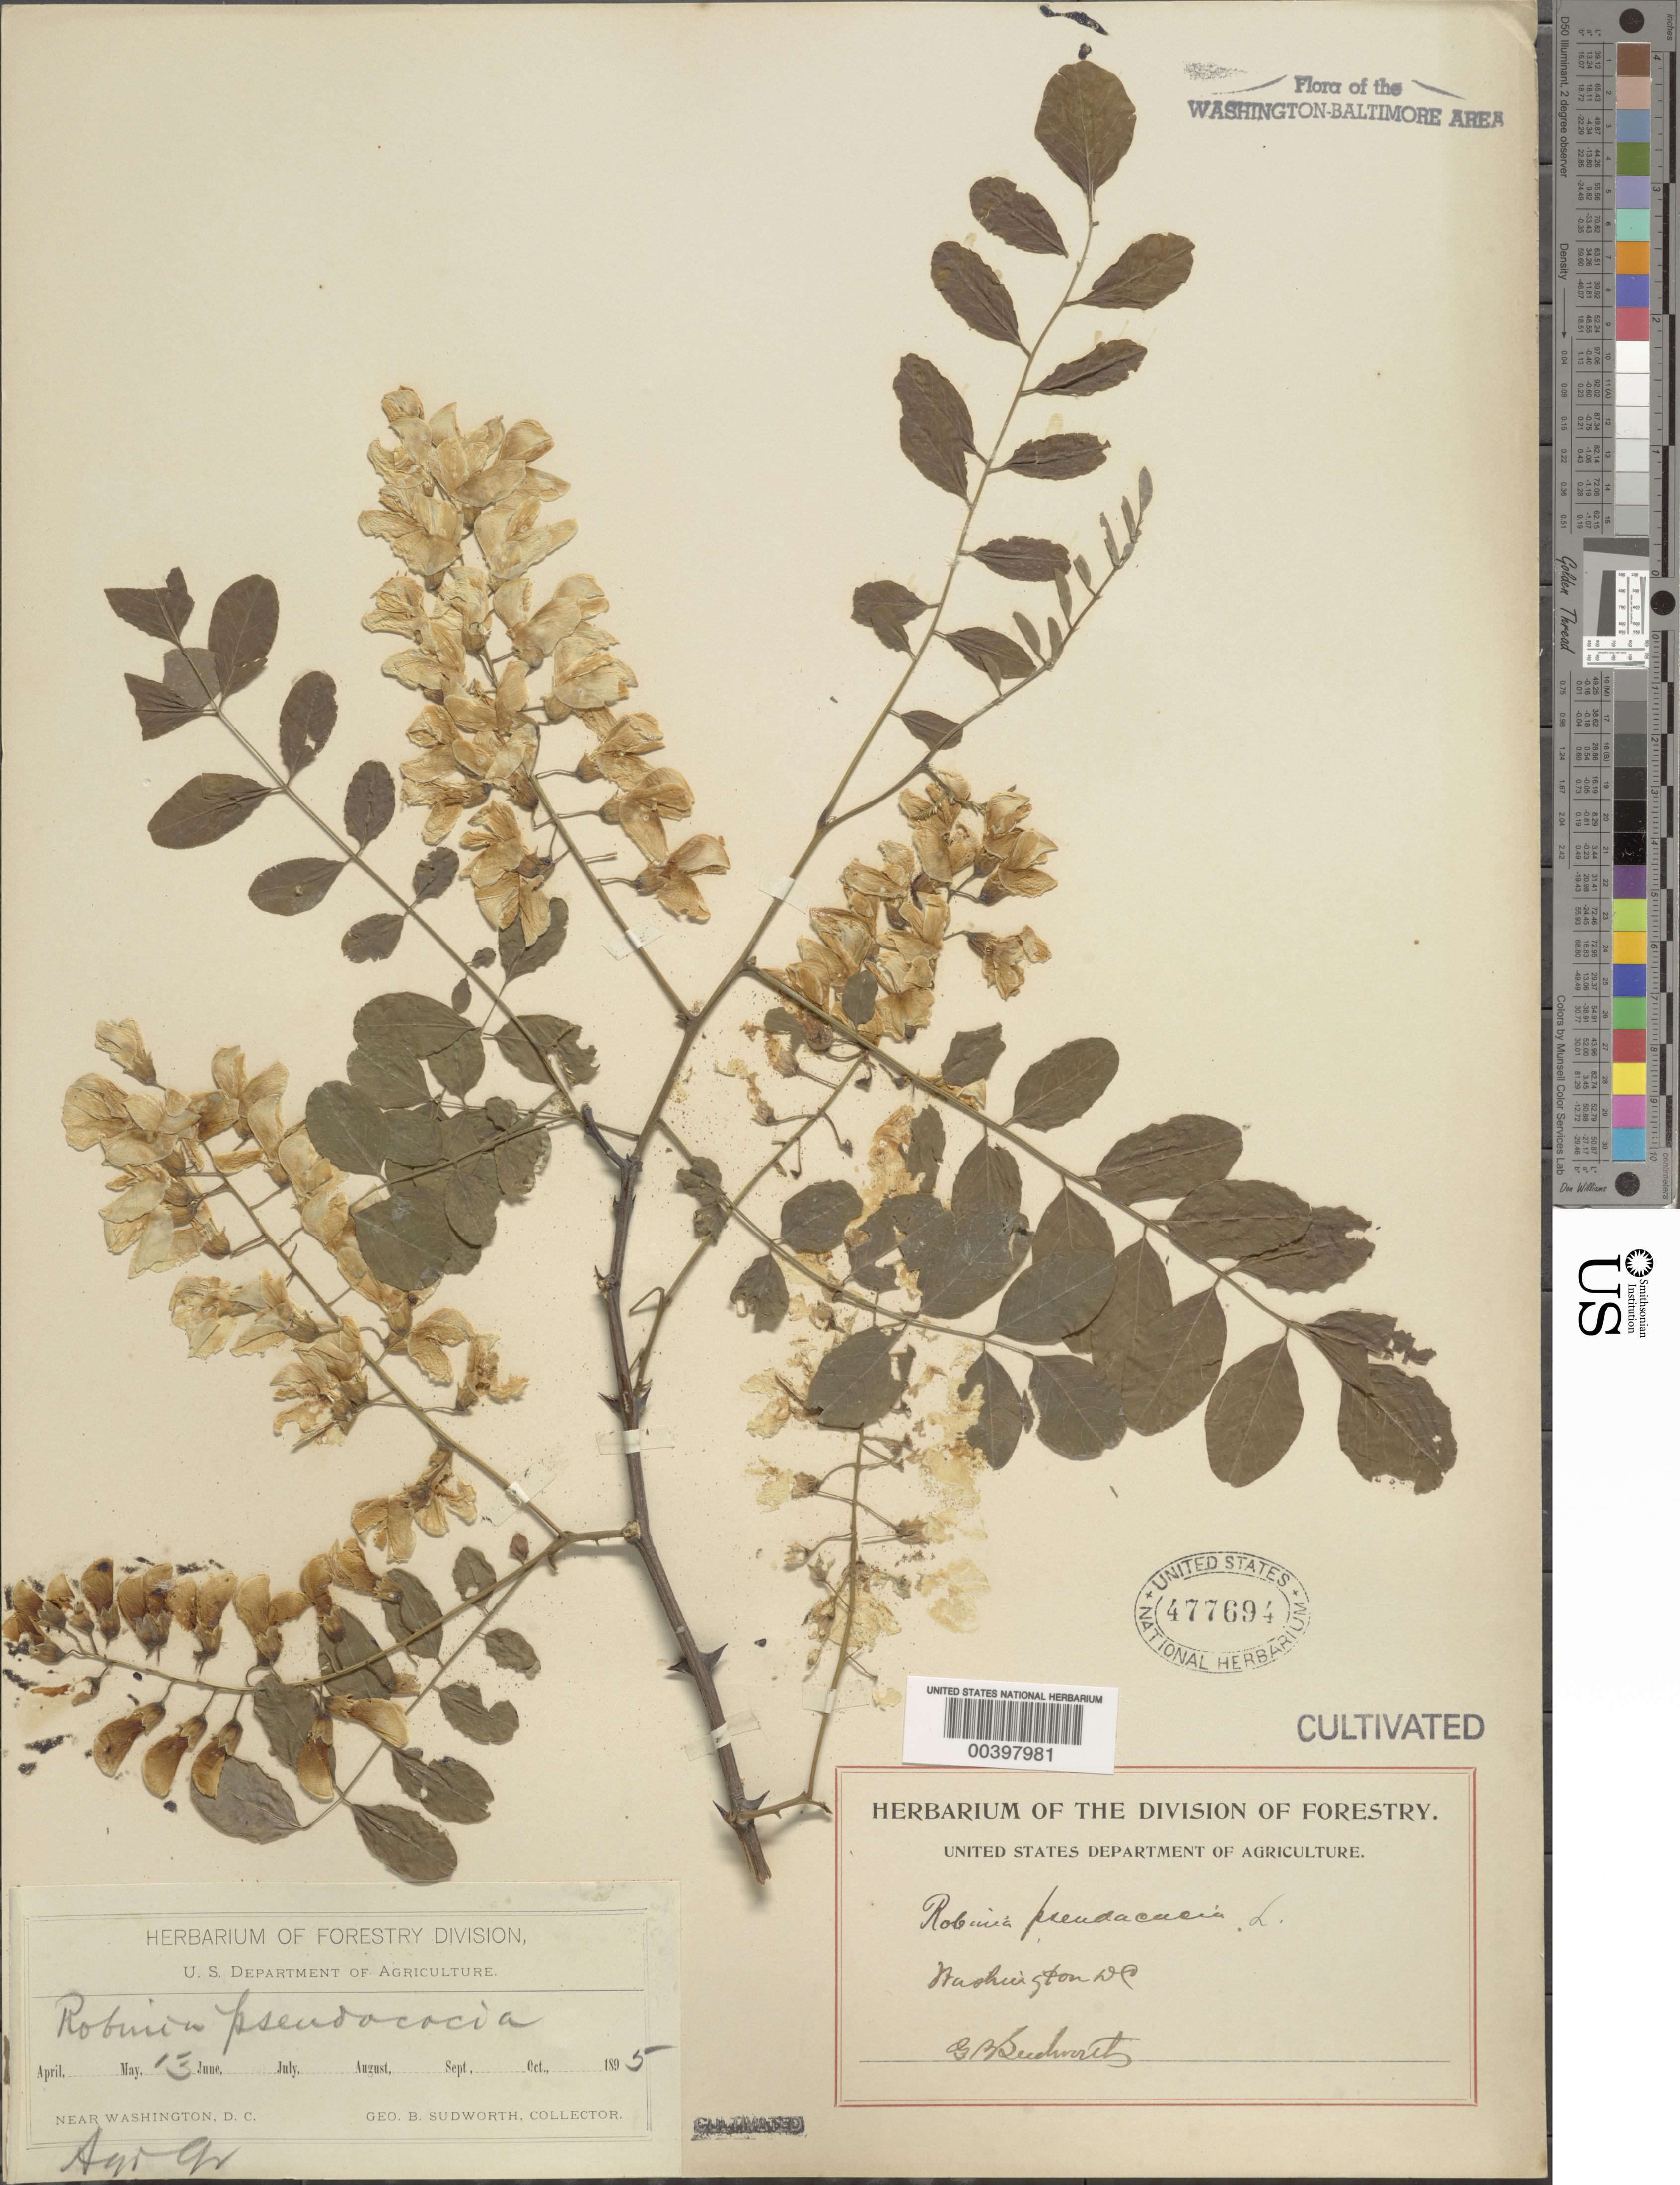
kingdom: Plantae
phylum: Tracheophyta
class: Magnoliopsida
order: Fabales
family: Fabaceae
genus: Robinia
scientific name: Robinia pseudoacacia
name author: L.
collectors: G. B. Sudworth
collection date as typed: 13 May 1895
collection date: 1895-05-13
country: United States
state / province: District of Columbia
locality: Washington DC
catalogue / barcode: US 477694